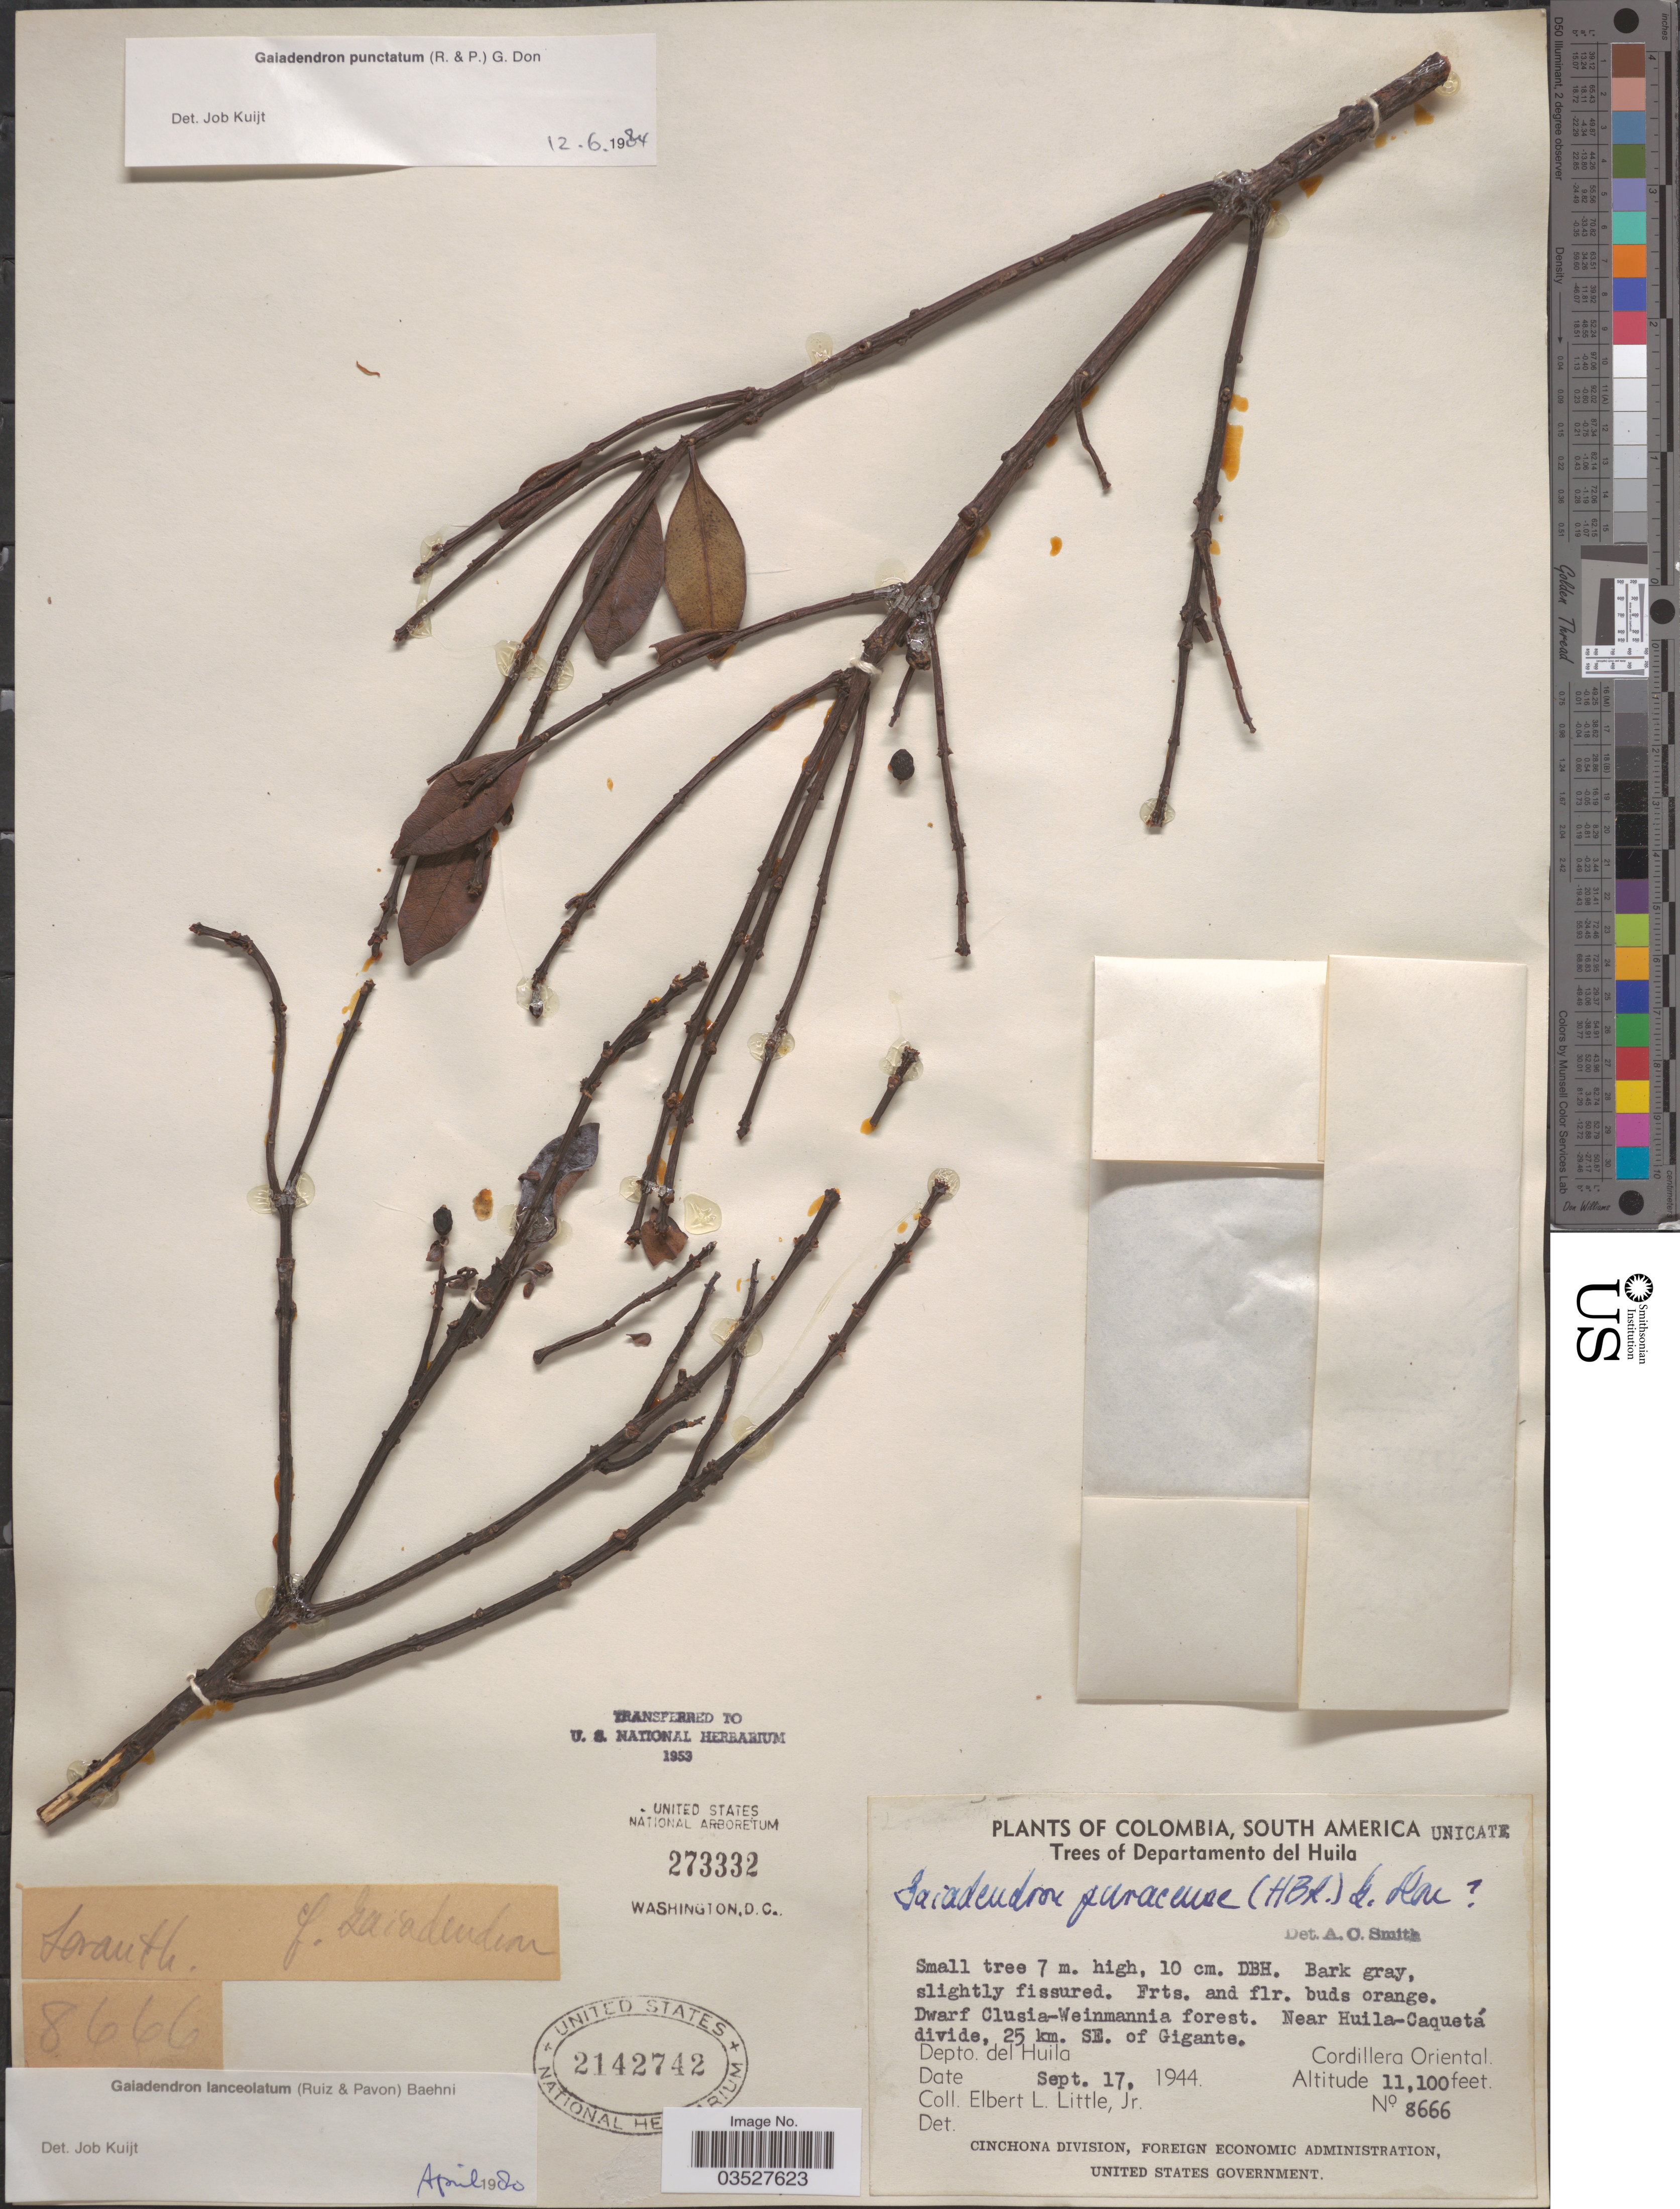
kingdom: Plantae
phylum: Tracheophyta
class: Magnoliopsida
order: Santalales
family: Loranthaceae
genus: Gaiadendron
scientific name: Gaiadendron punctatum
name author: (Ruiz & Pav.) G. Don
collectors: E. L. Little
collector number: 8666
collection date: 1944-09-17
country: Colombia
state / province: Huila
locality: Departamento del Huila. Dwarf Clusia-Weinmannia forest. Near Huila-Caquetá divide, 25 km. SE of Gigante. Cordillera Oriental.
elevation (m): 3383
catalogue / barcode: US 2142742